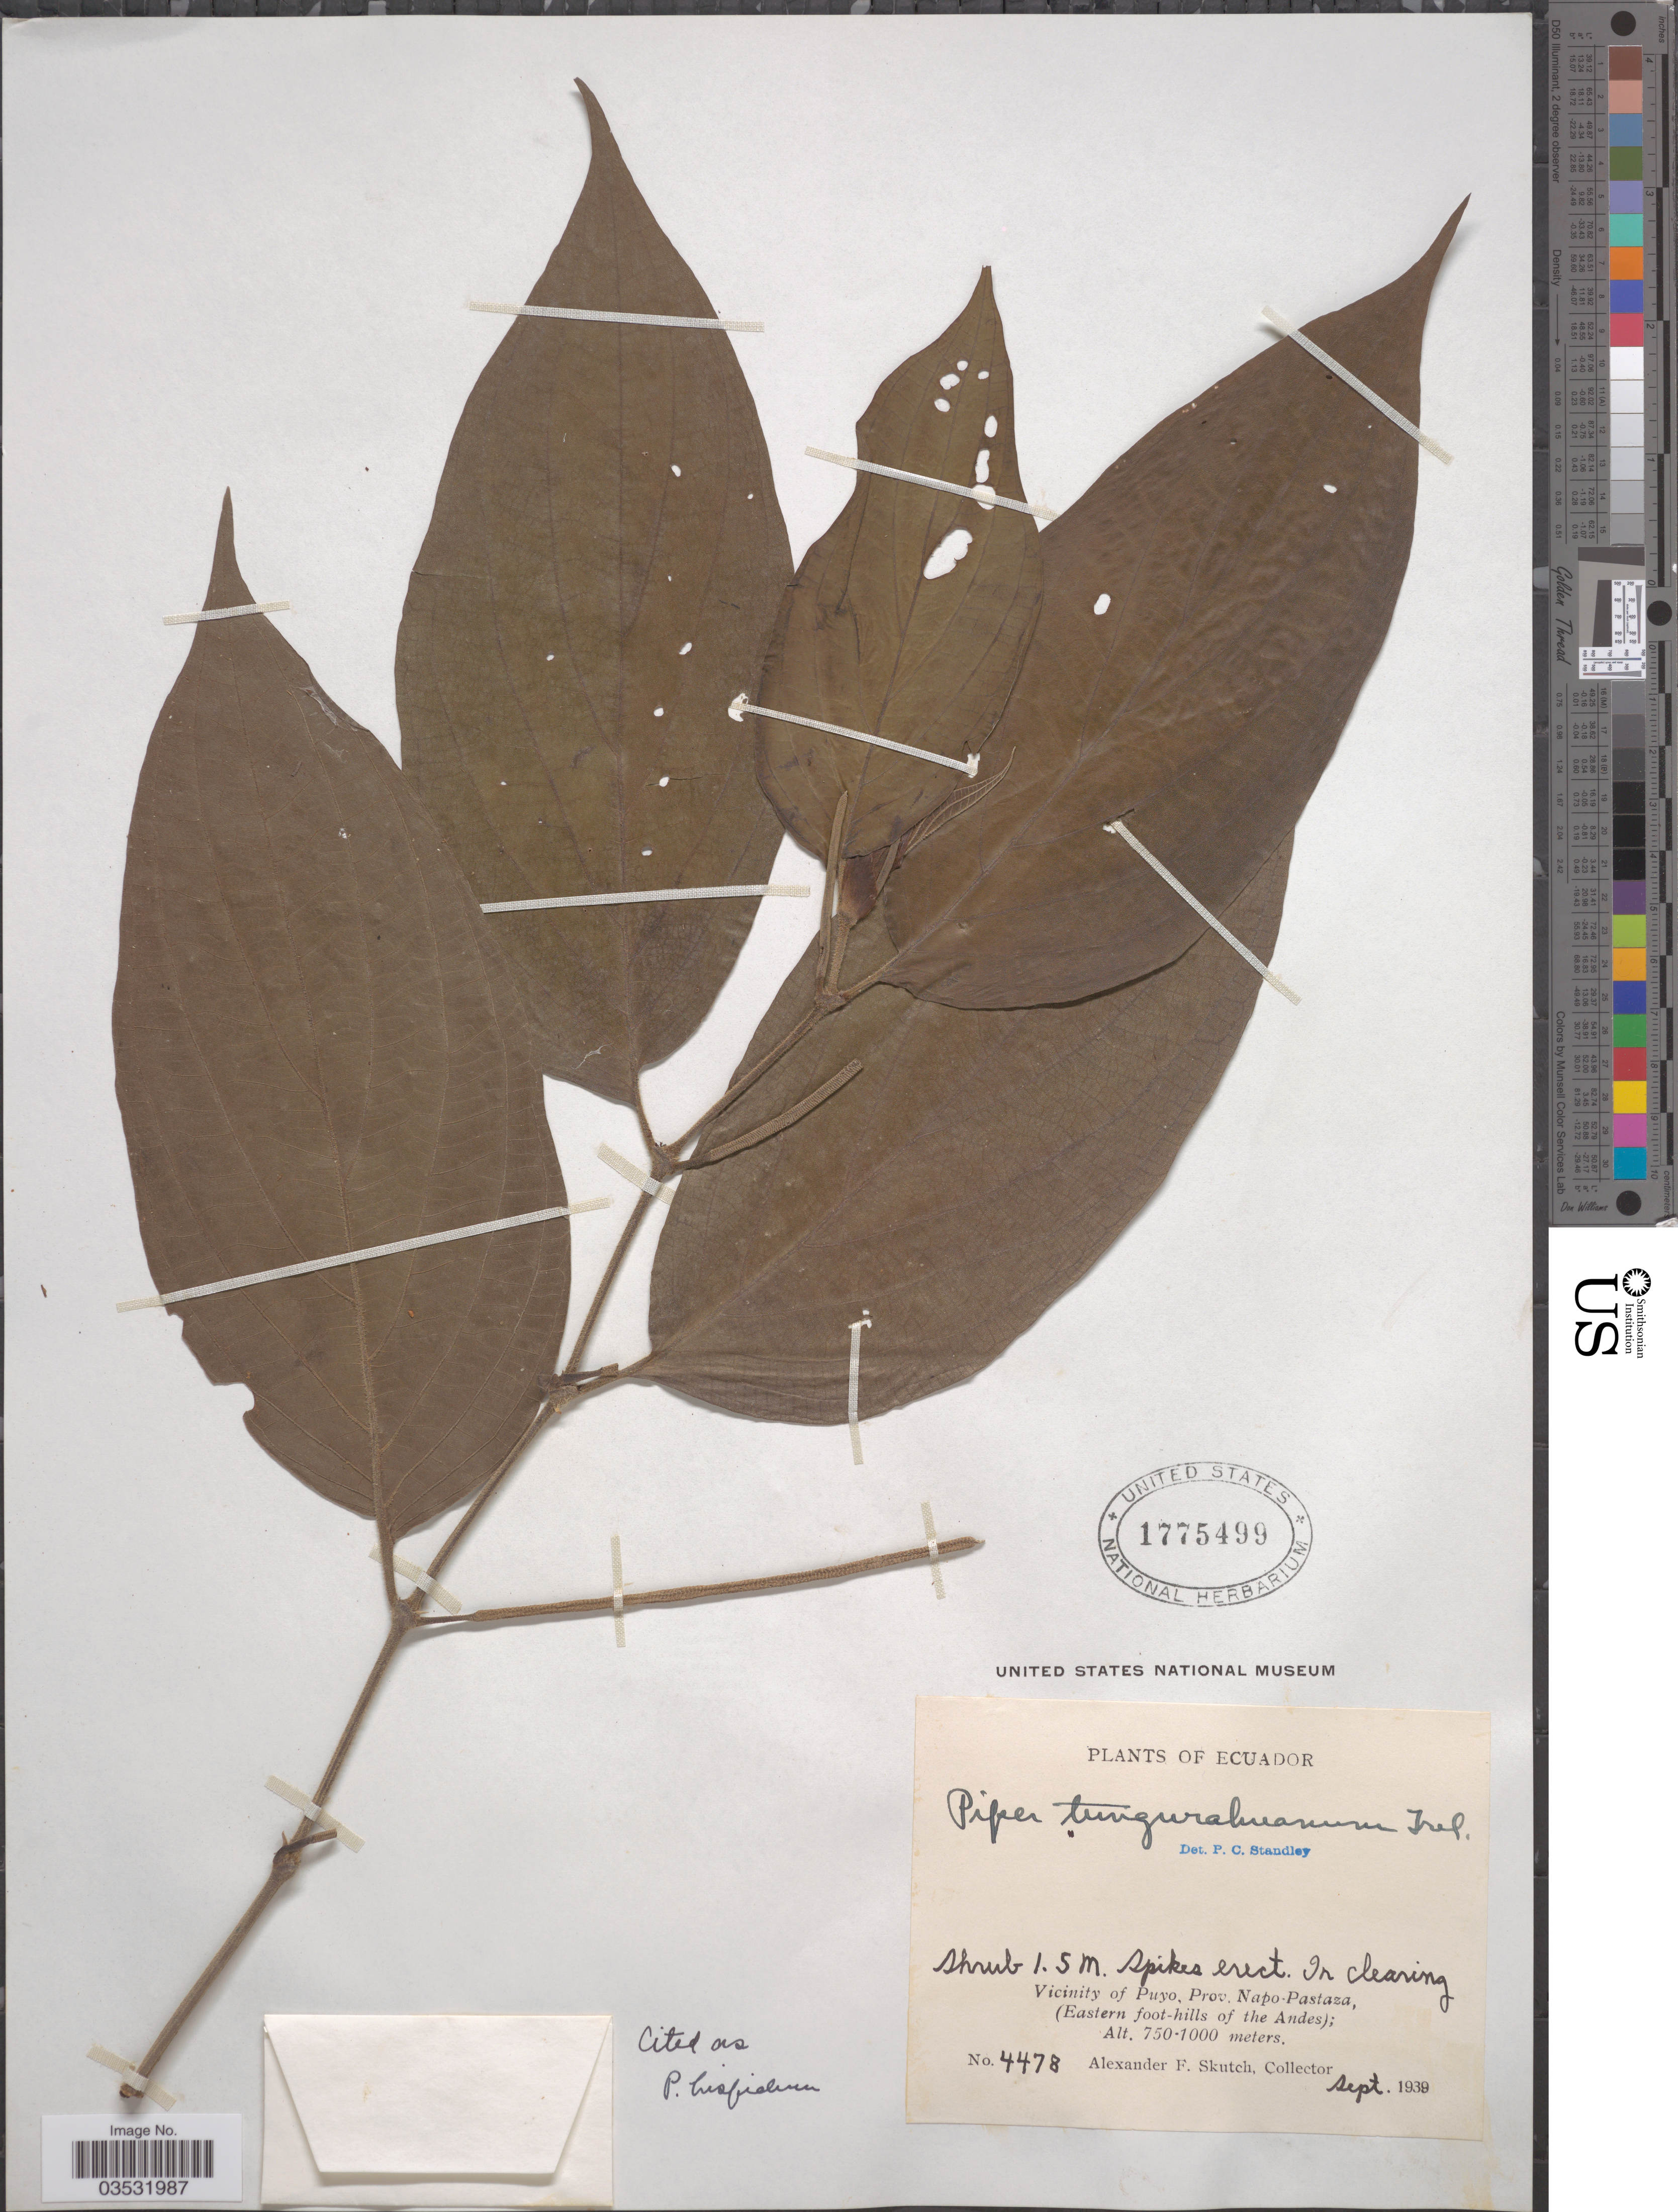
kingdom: Plantae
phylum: Tracheophyta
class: Magnoliopsida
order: Piperales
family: Piperaceae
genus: Piper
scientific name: Piper hispidum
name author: Sw.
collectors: A. F. Skutch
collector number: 4478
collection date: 1939-09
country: Ecuador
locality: Vicinity of Puyo, Prov. Napo-Pastaza, (Eastern foot-hills of the Andes).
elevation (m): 750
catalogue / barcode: US 1775499